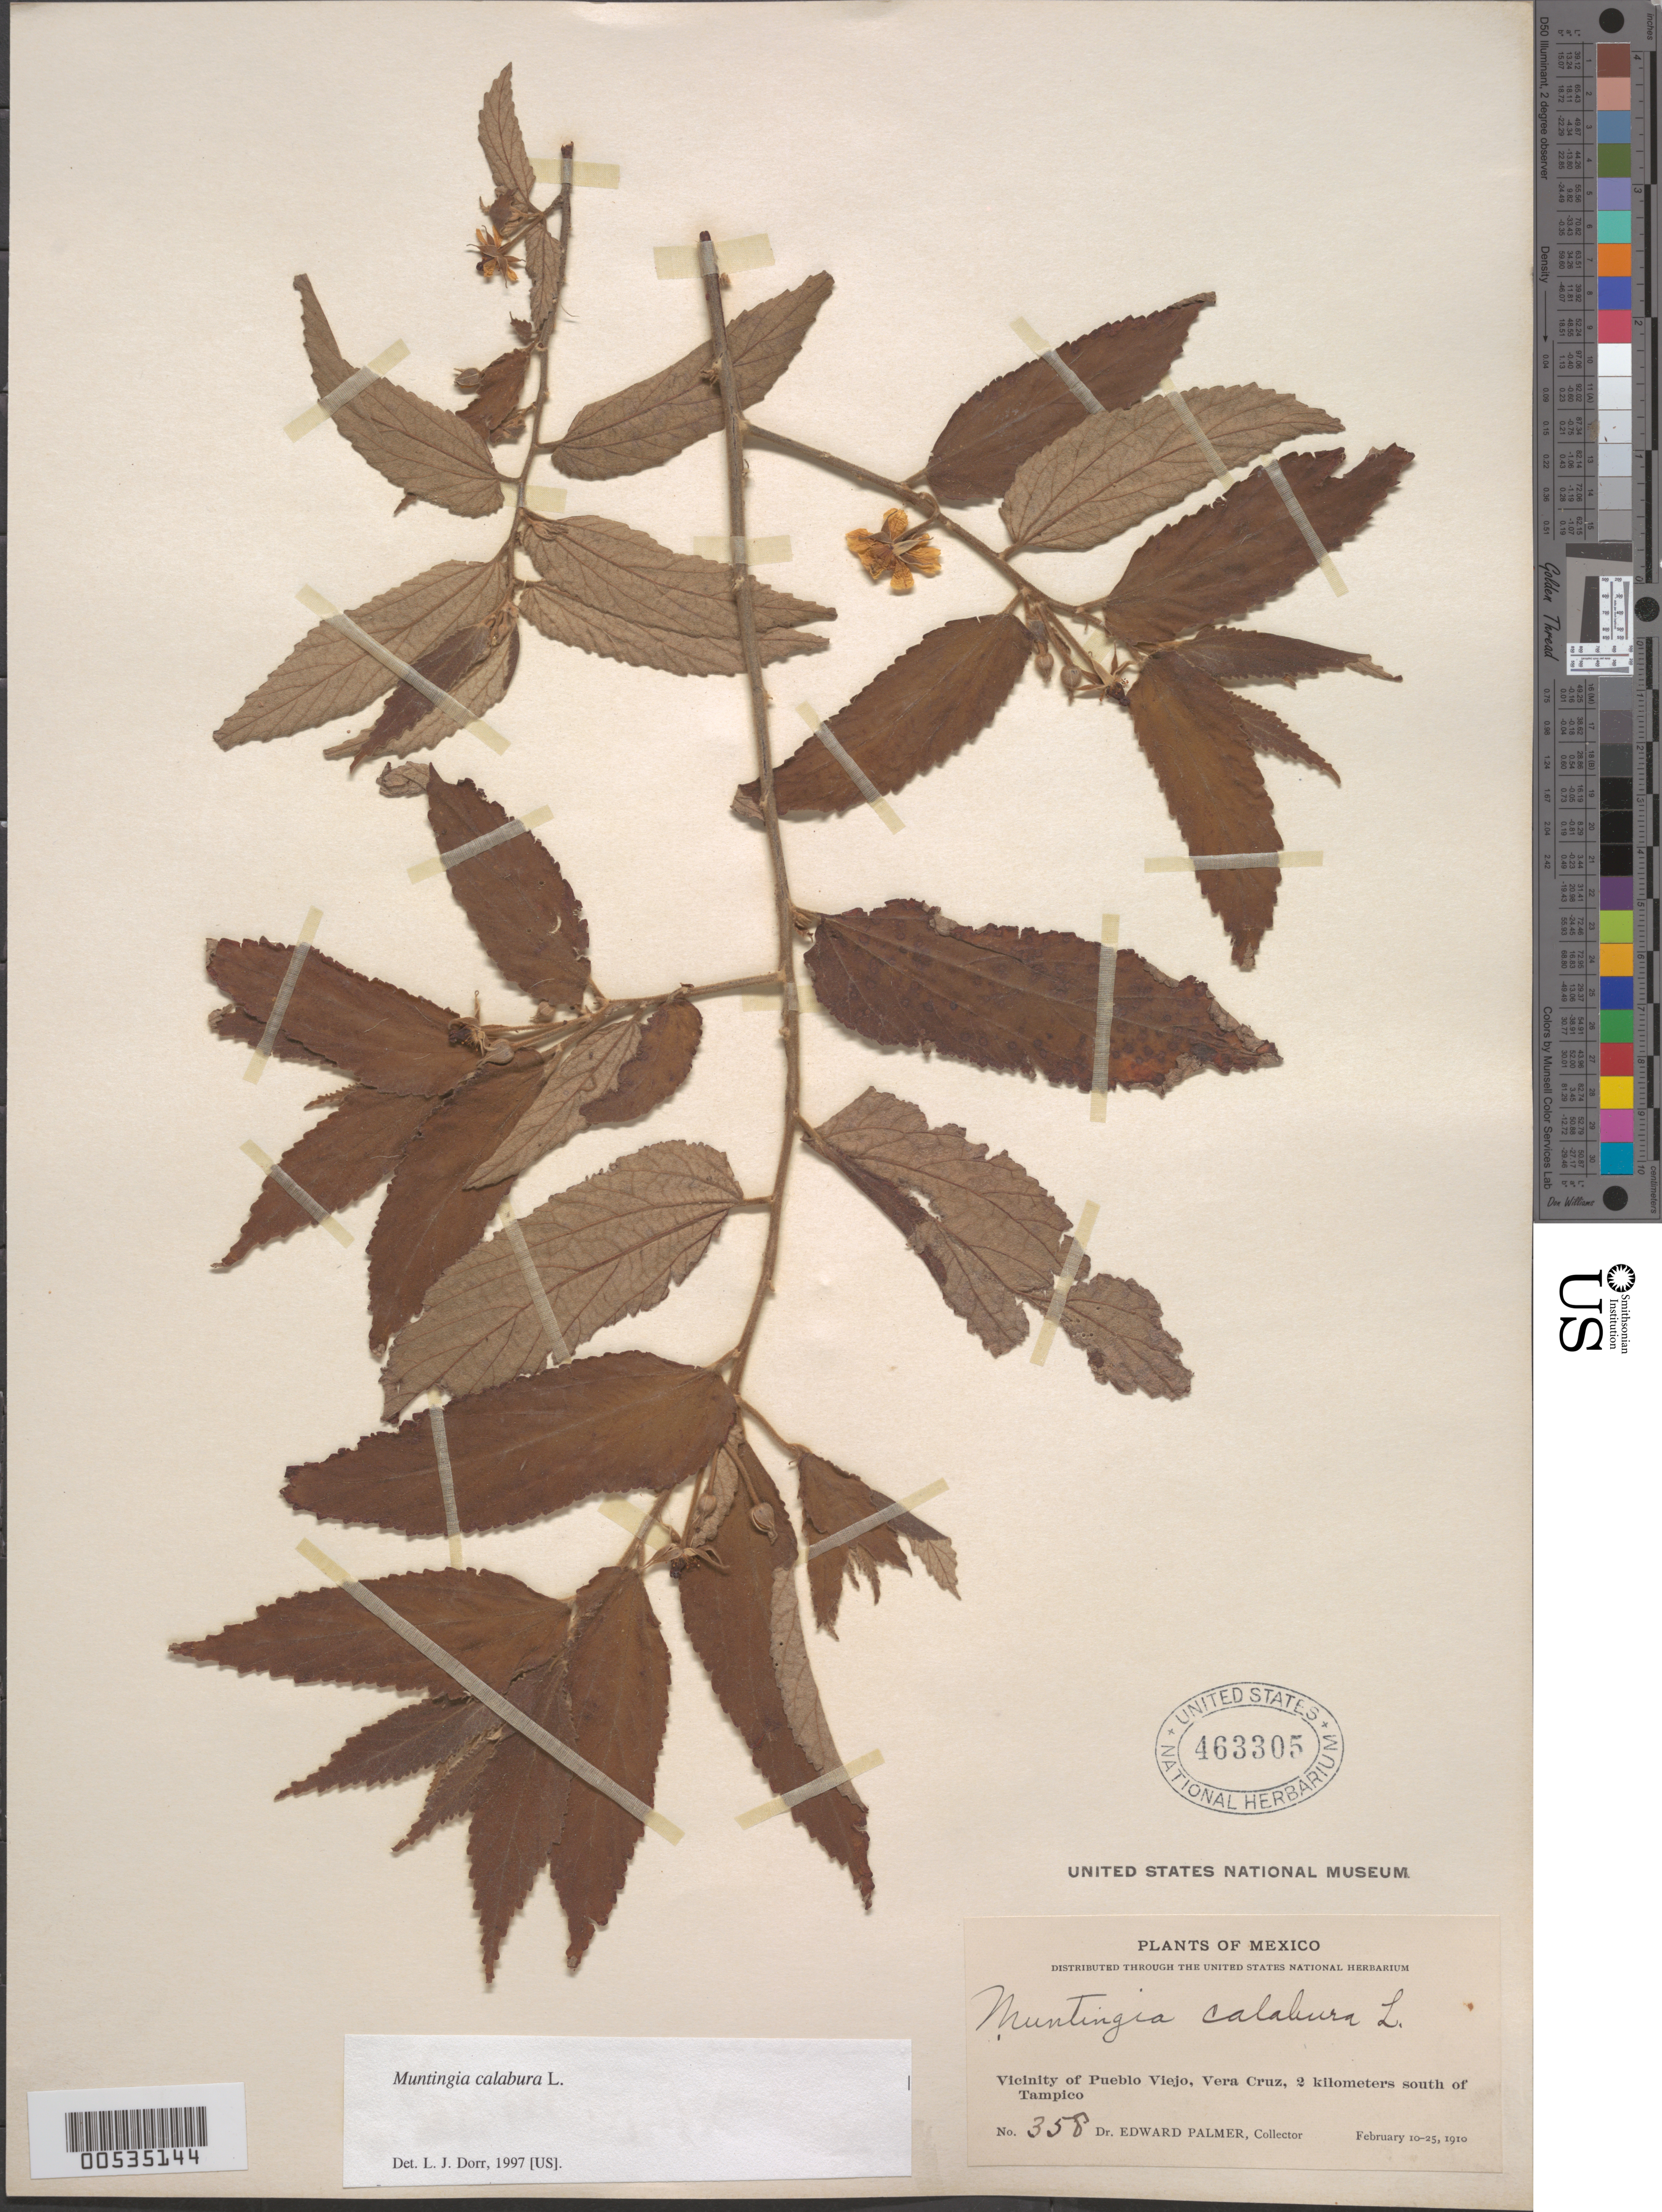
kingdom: Plantae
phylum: Tracheophyta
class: Magnoliopsida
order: Malvales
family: Muntingiaceae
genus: Muntingia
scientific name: Muntingia calabura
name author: L.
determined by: Dorr, L. J., (BOT), Smithsonian Institution - National Museum of Natural History (UNITED STATES)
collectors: E. Palmer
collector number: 358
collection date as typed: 10 Feb 1910 to 25 Feb 1910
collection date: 1910-02-10/1910-02-25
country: Mexico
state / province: Veracruz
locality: Vicinity of Pueblo Viejo, 2 km S of Tampico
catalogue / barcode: US 463305